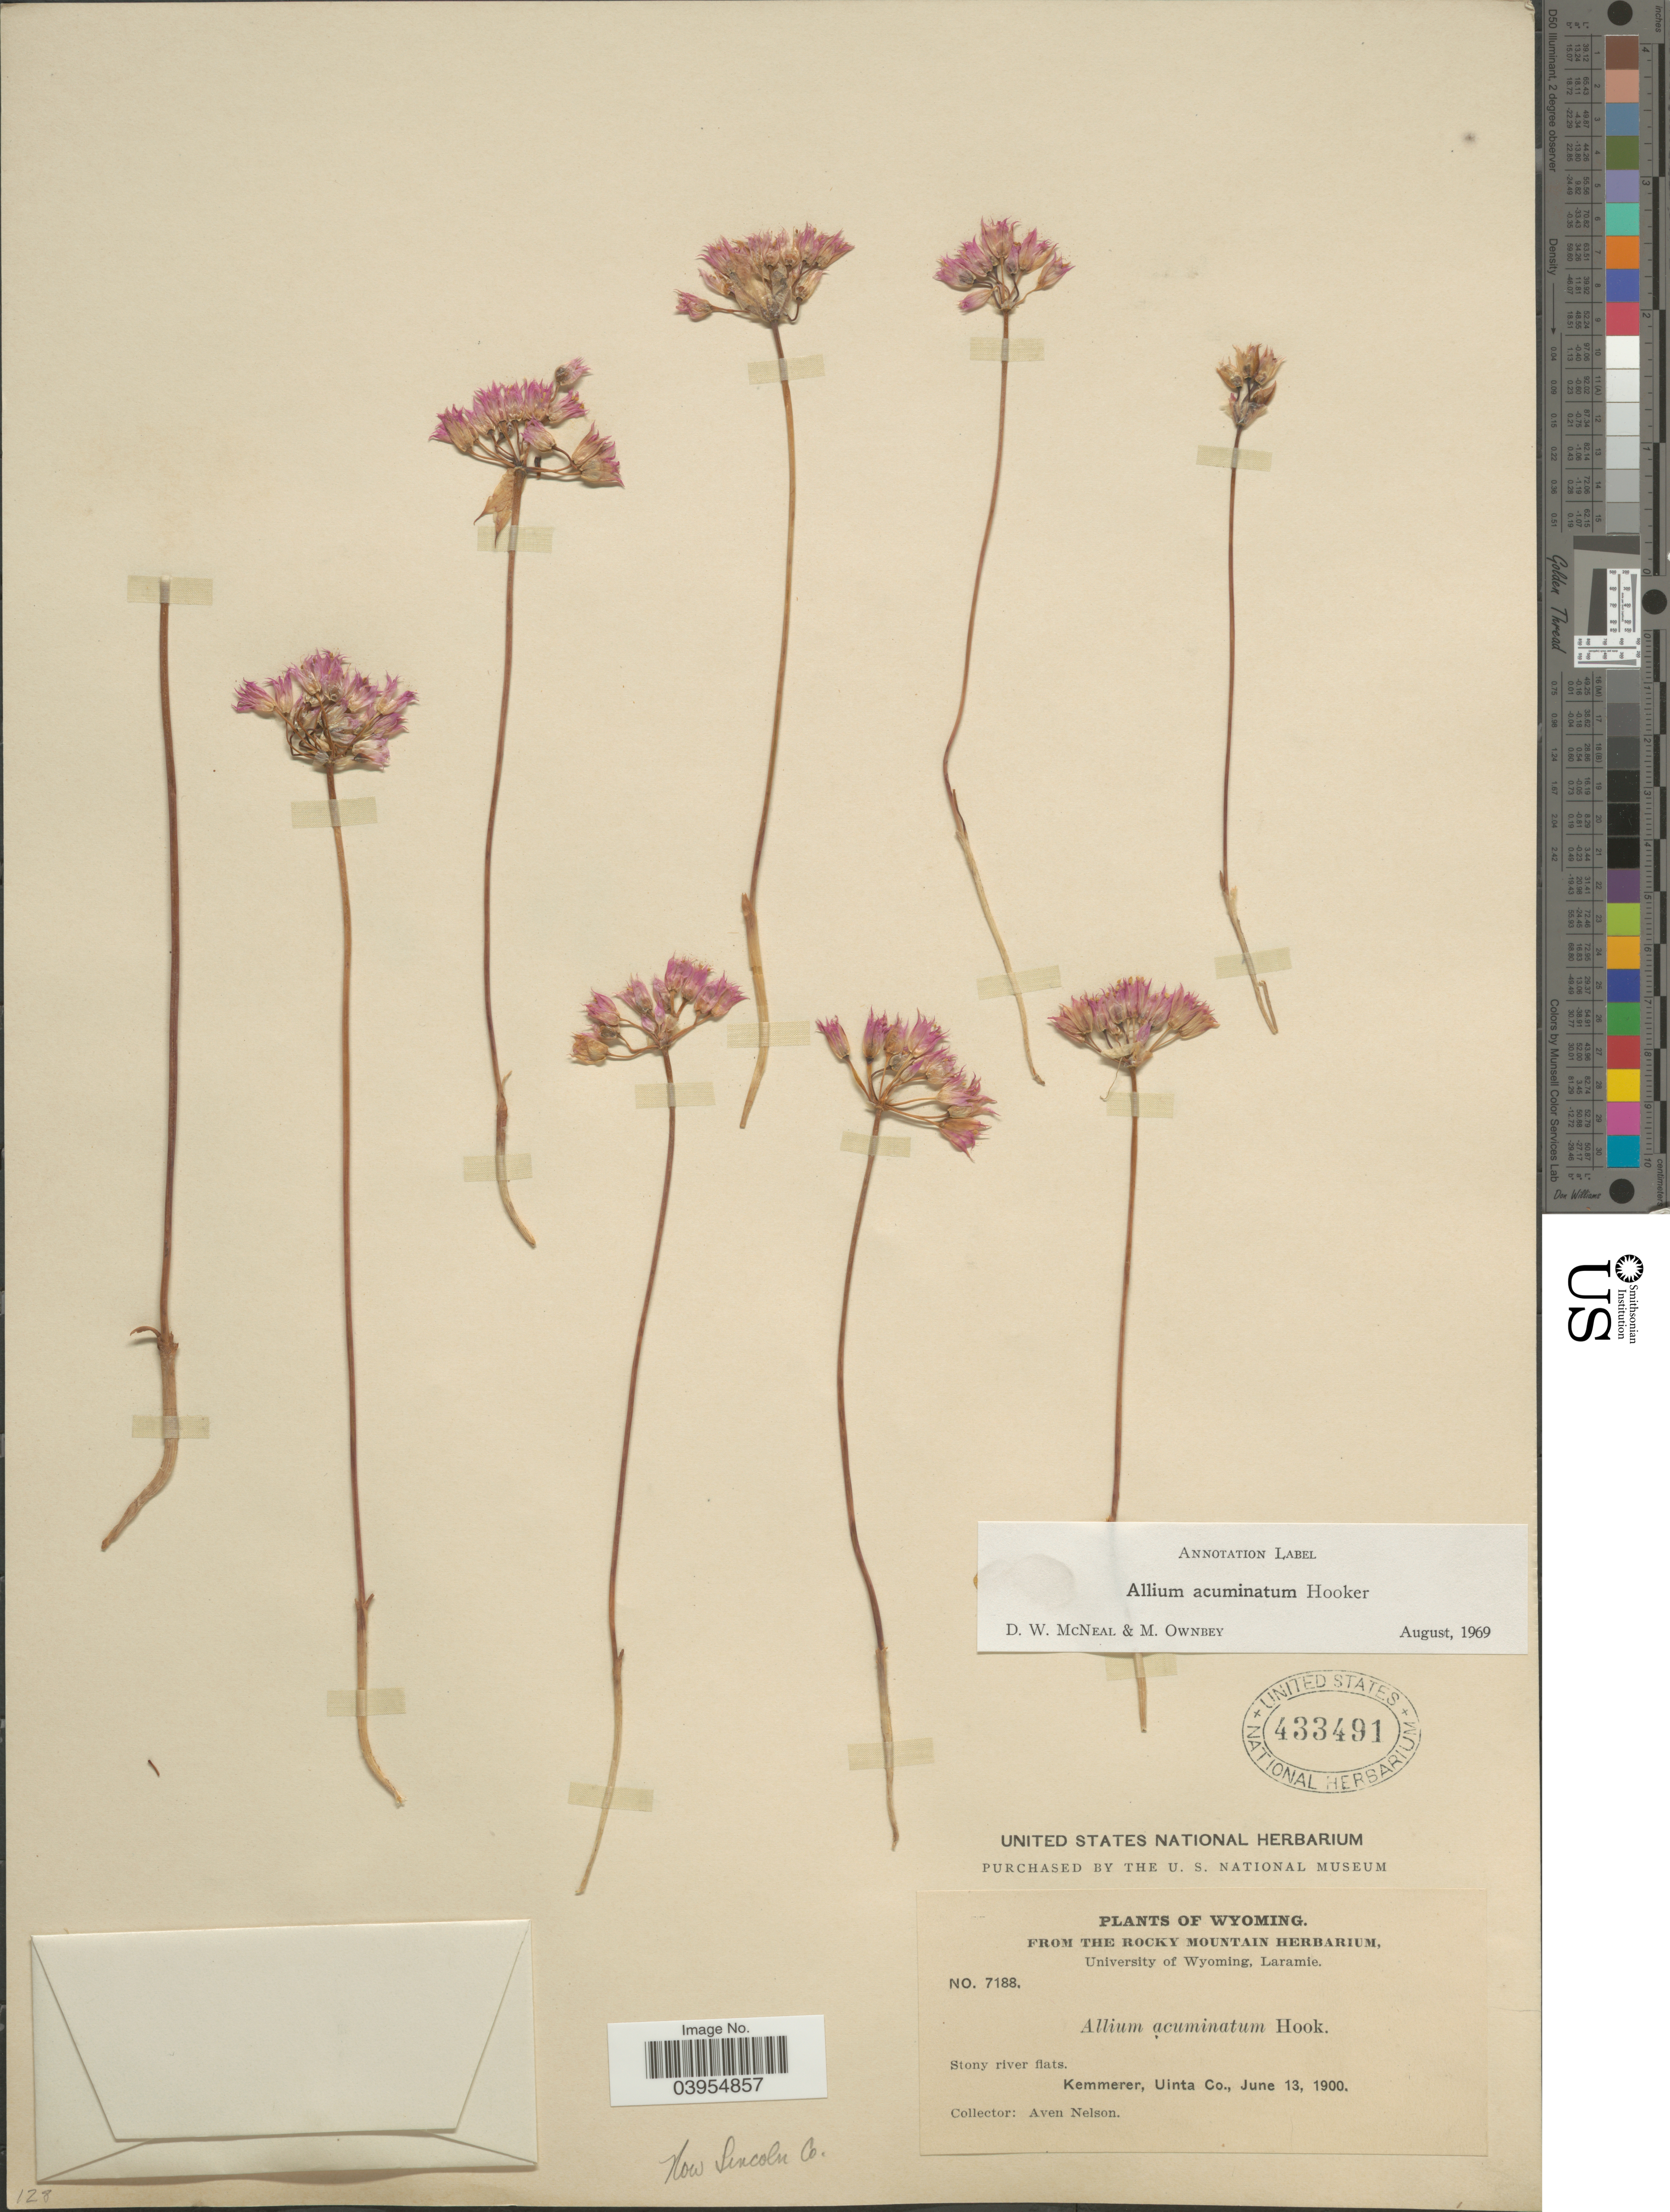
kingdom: Plantae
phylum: Tracheophyta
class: Liliopsida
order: Asparagales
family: Amaryllidaceae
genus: Allium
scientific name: Allium acuminatum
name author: Hook.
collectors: A. Nelson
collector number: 7188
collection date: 1900-06-13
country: United States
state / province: Wyoming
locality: Stony river flats. Kemmerer, Uinto Co. Now Lincoln Co.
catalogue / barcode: US 433491